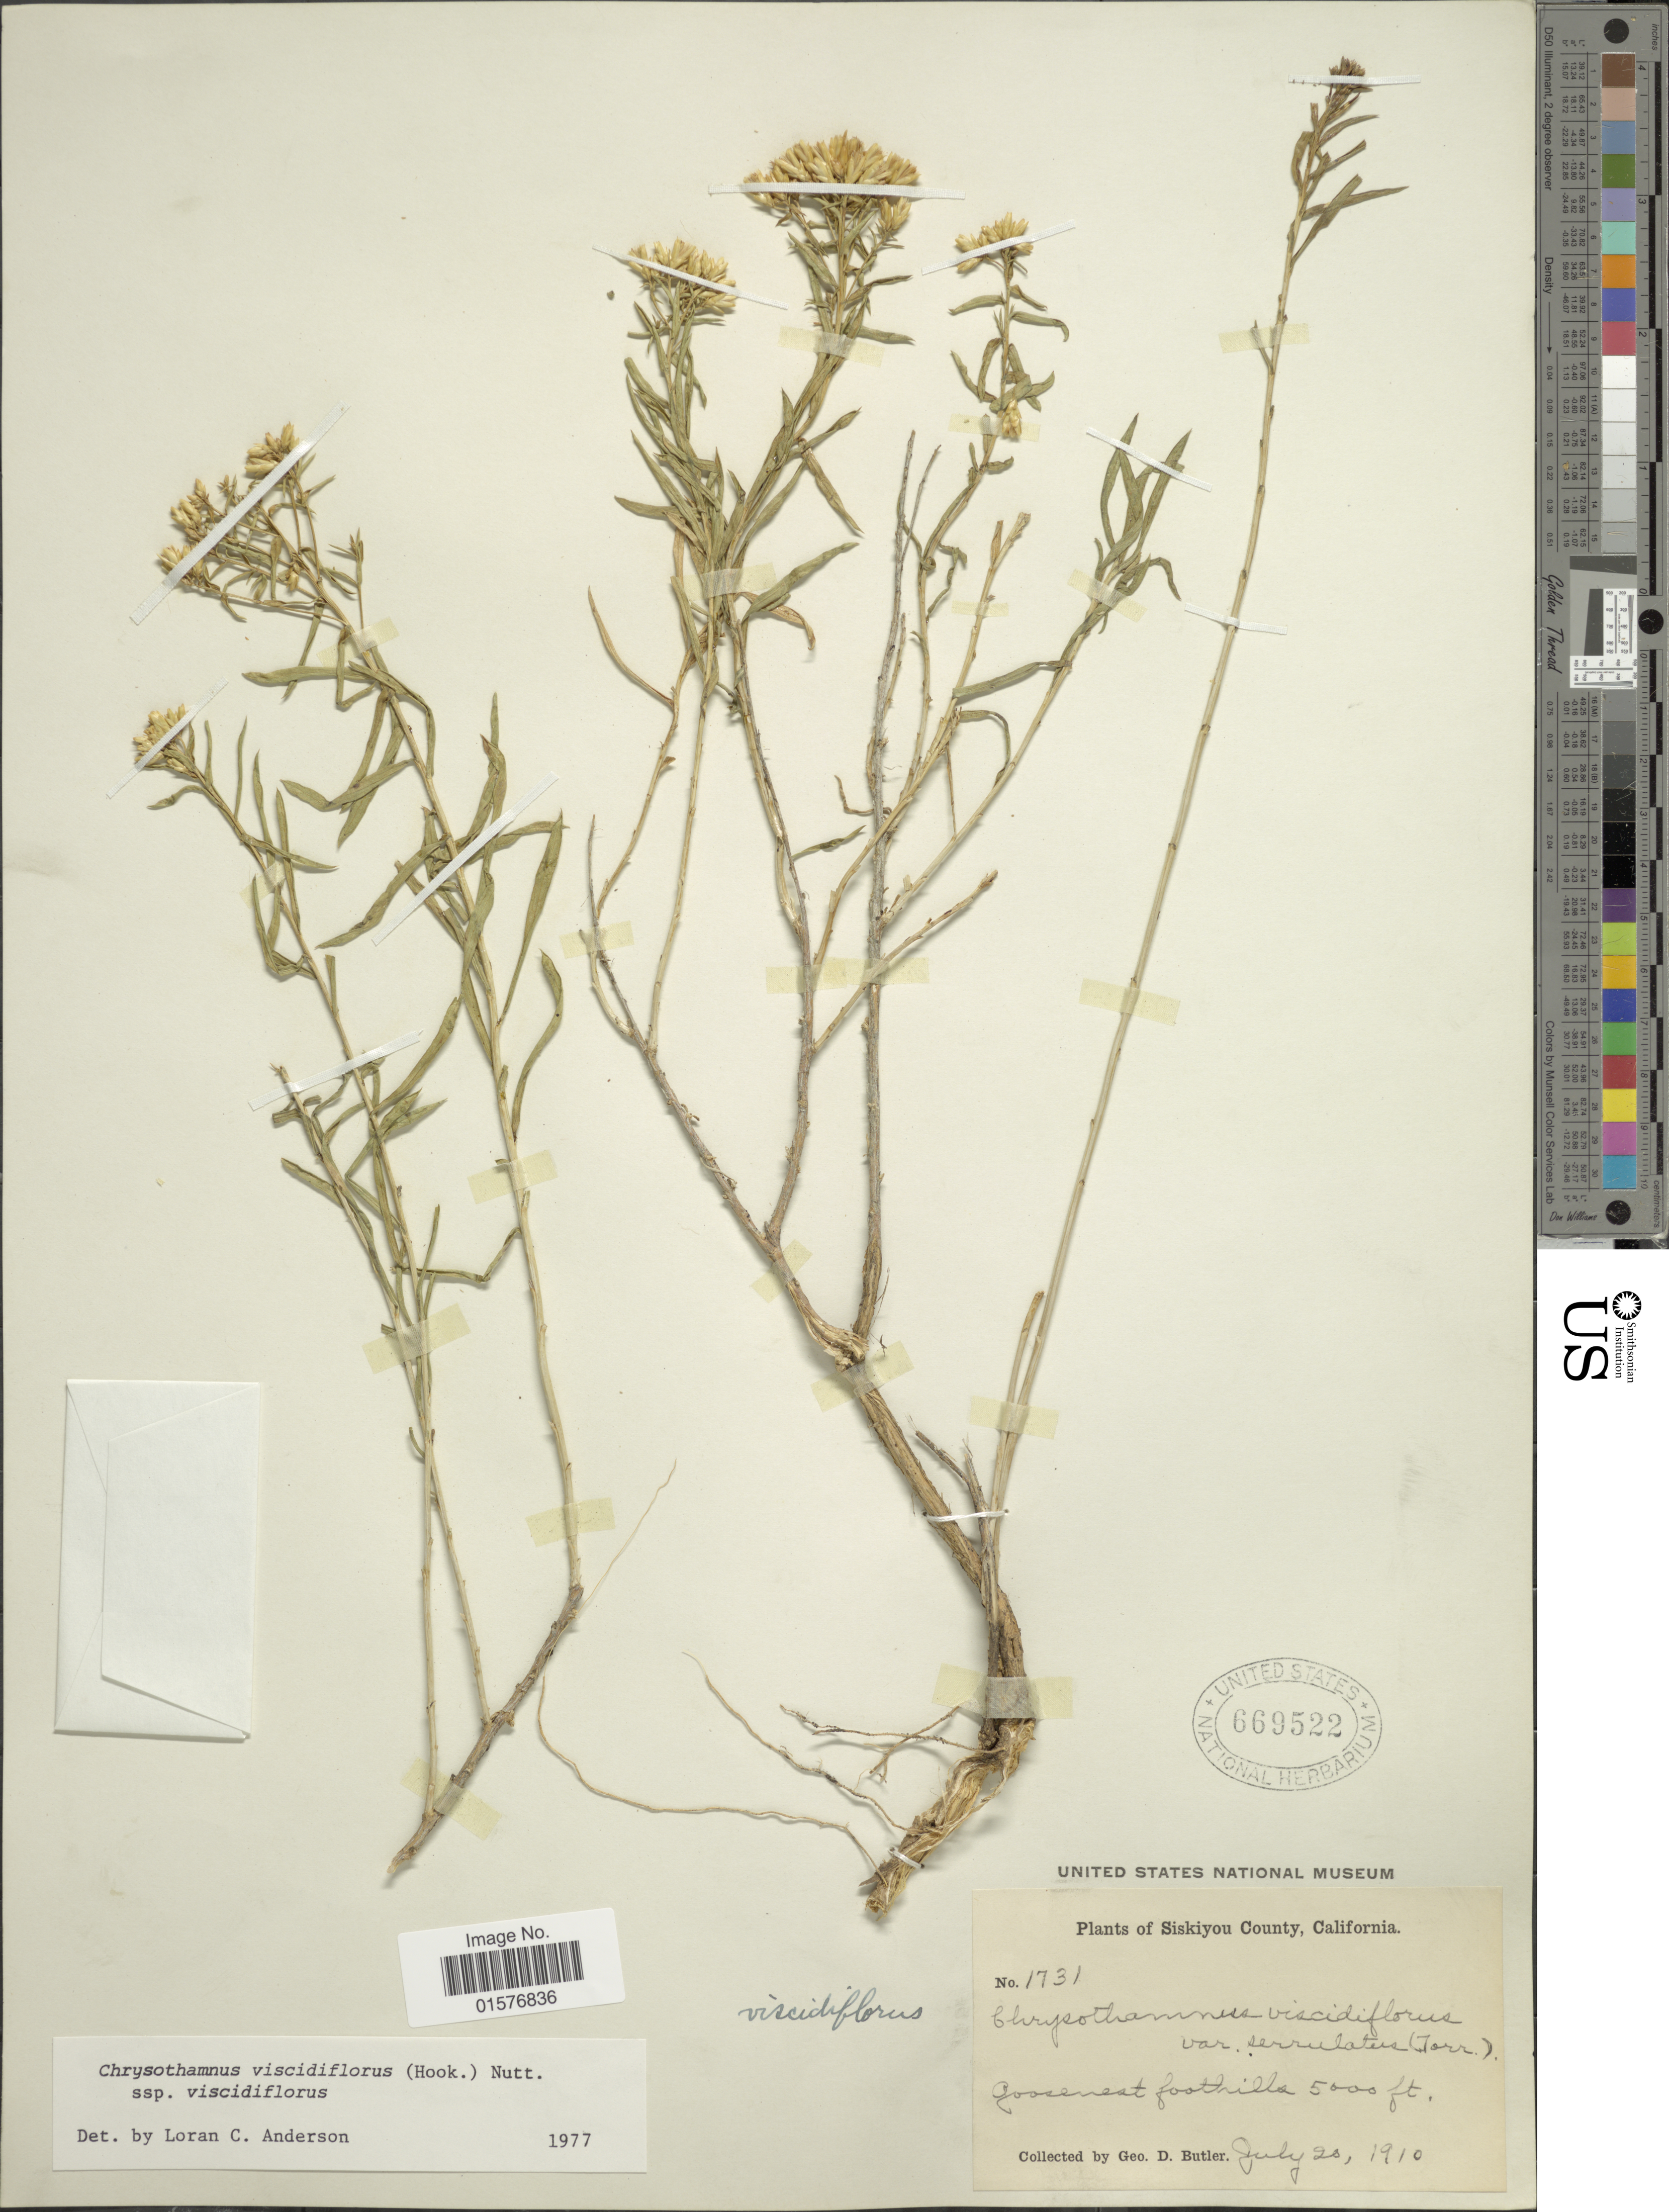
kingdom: Plantae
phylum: Tracheophyta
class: Magnoliopsida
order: Asterales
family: Asteraceae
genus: Chrysothamnus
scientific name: Chrysothamnus viscidiflorus subsp. viscidiflorus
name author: (Hook.) Nutt.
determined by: Urbatsch, Lowell E., Curator (LSU), Louisiana State University (UNITED STATES)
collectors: G. D. Butler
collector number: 1731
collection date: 1910-07-20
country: United States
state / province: California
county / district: Siskiyou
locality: Siskiyou County, California, Goosenest foothills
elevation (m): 1524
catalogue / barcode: US 669522